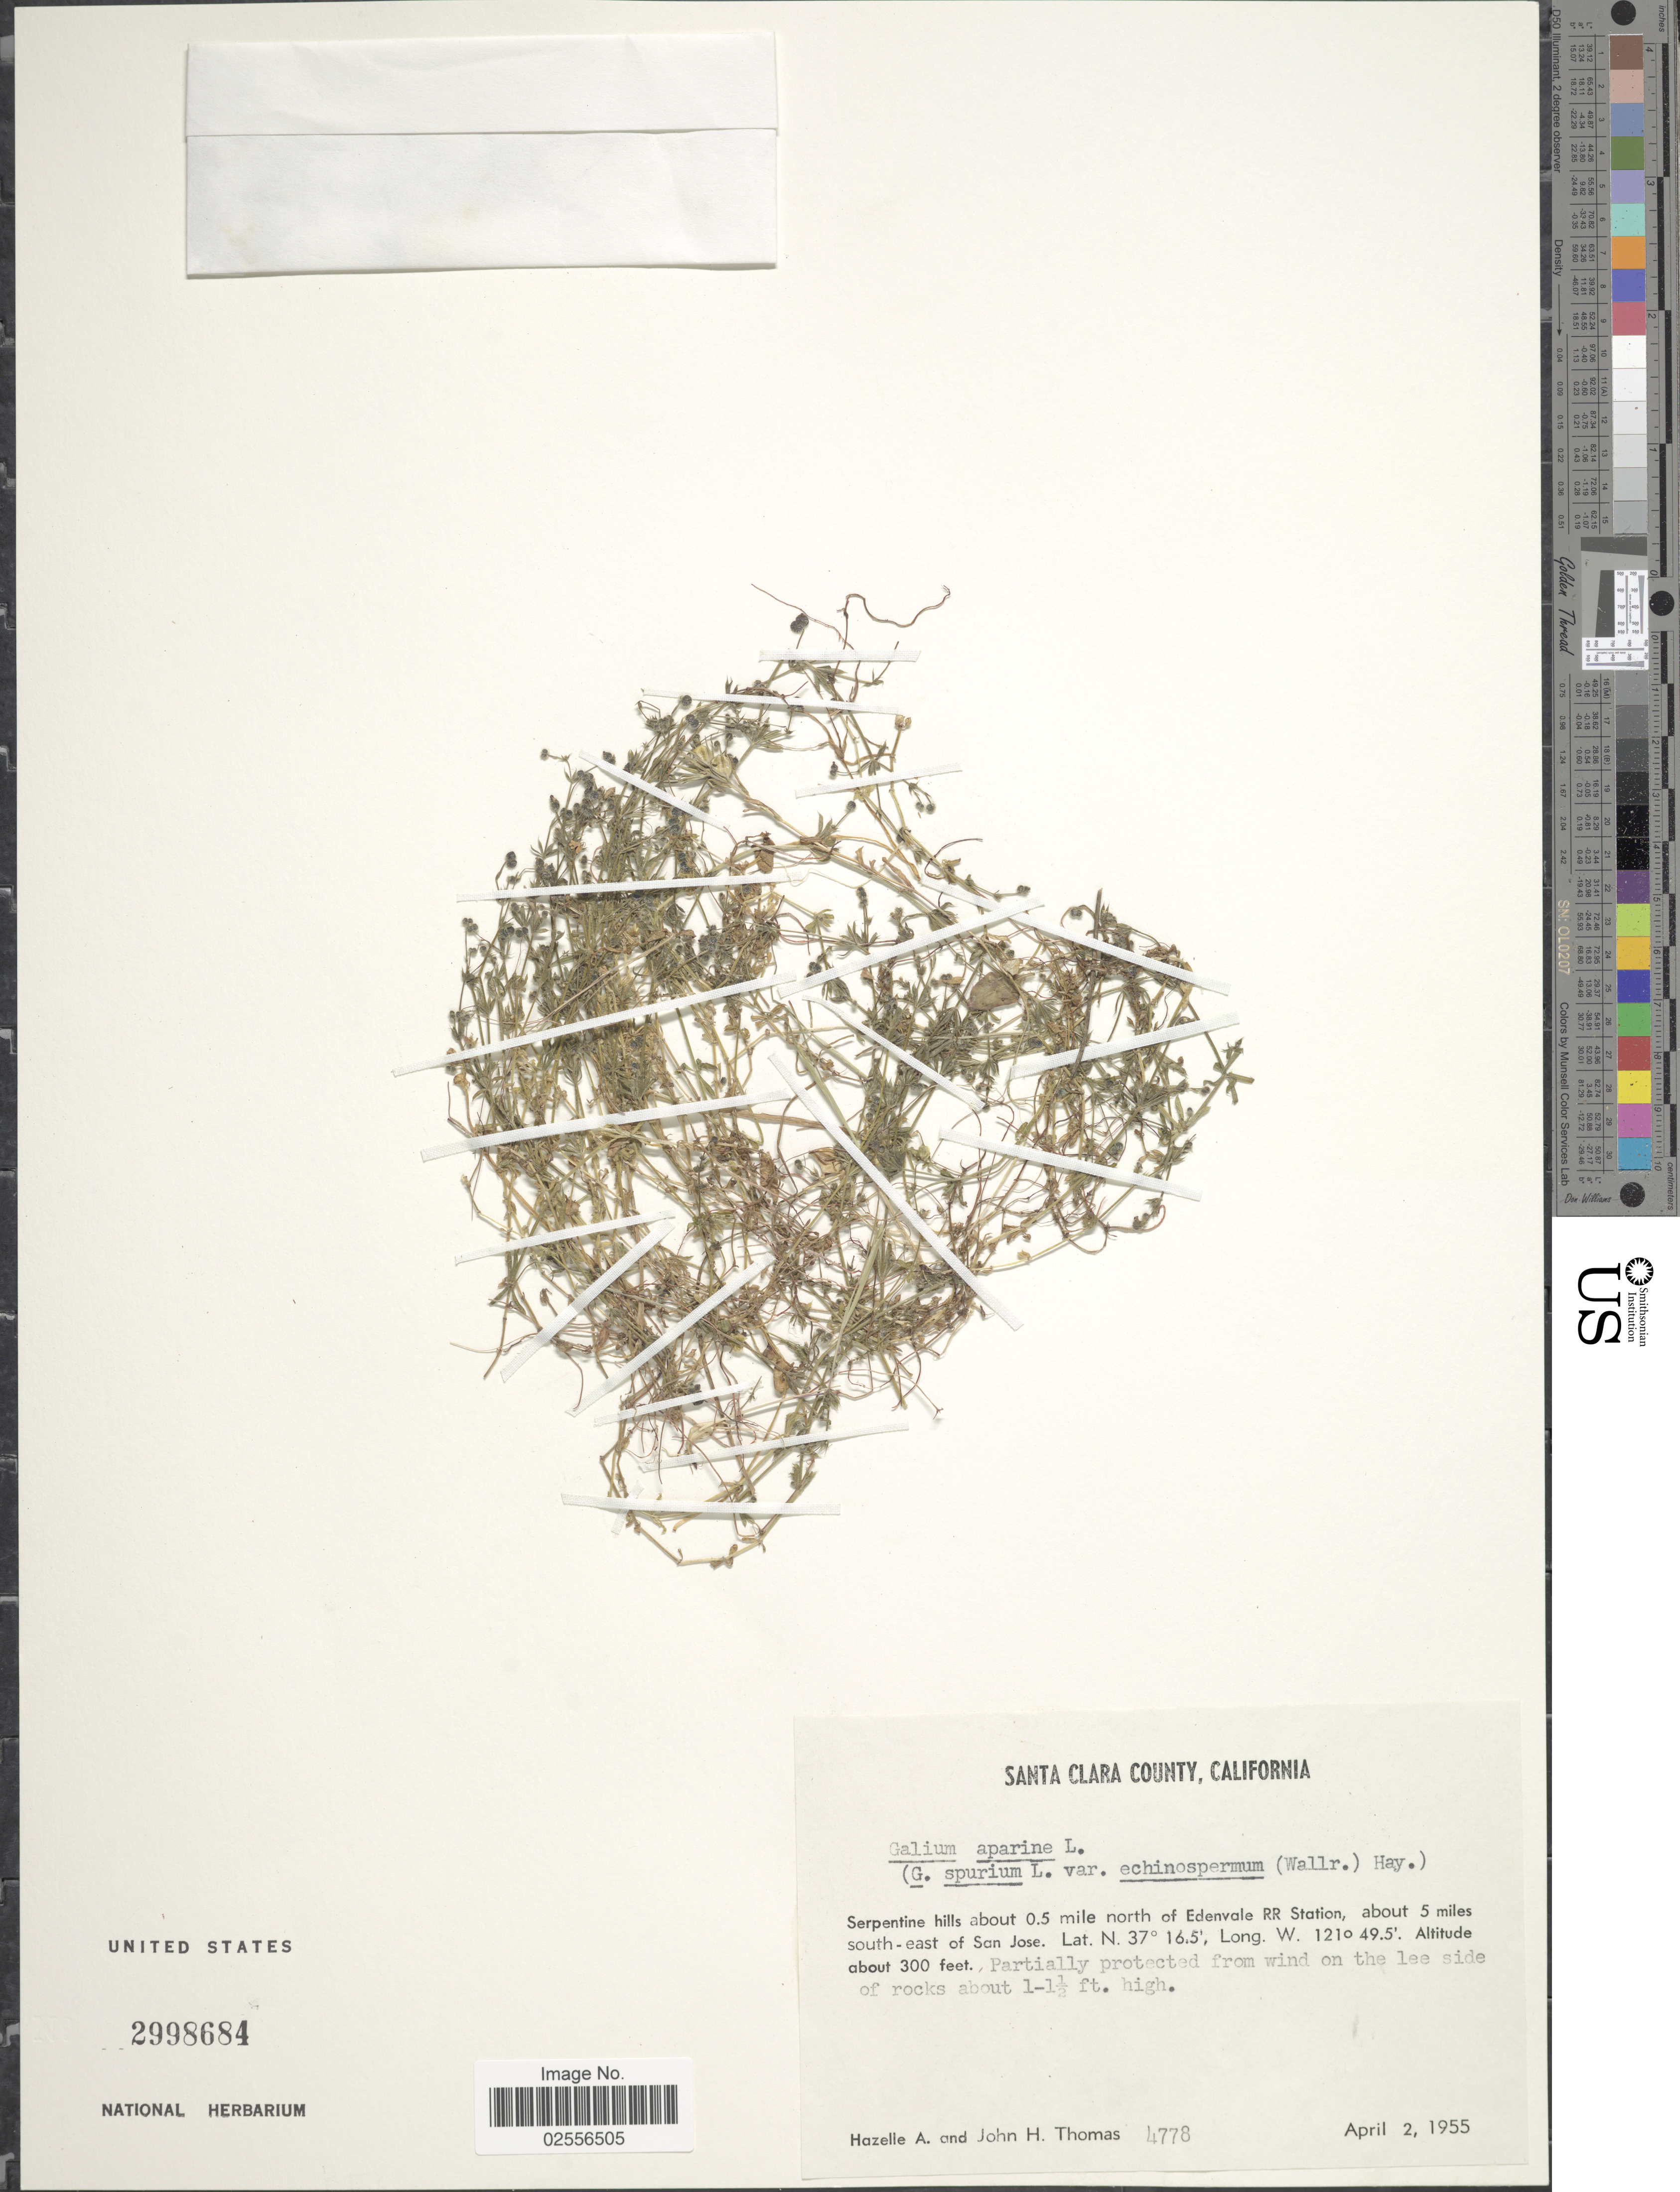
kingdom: Plantae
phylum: Tracheophyta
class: Magnoliopsida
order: Gentianales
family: Rubiaceae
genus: Galium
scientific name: Galium aparine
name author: L.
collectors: H. Thomas & J. H. Thomas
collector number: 4778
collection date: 1955-04-02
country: United States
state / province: California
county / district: Santa Clara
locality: Santa Clara County, Serpentine hills about 0.5 mile north of Edenvale RR Station, about 5 miles south-east of San Jose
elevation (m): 914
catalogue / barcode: US 2998684